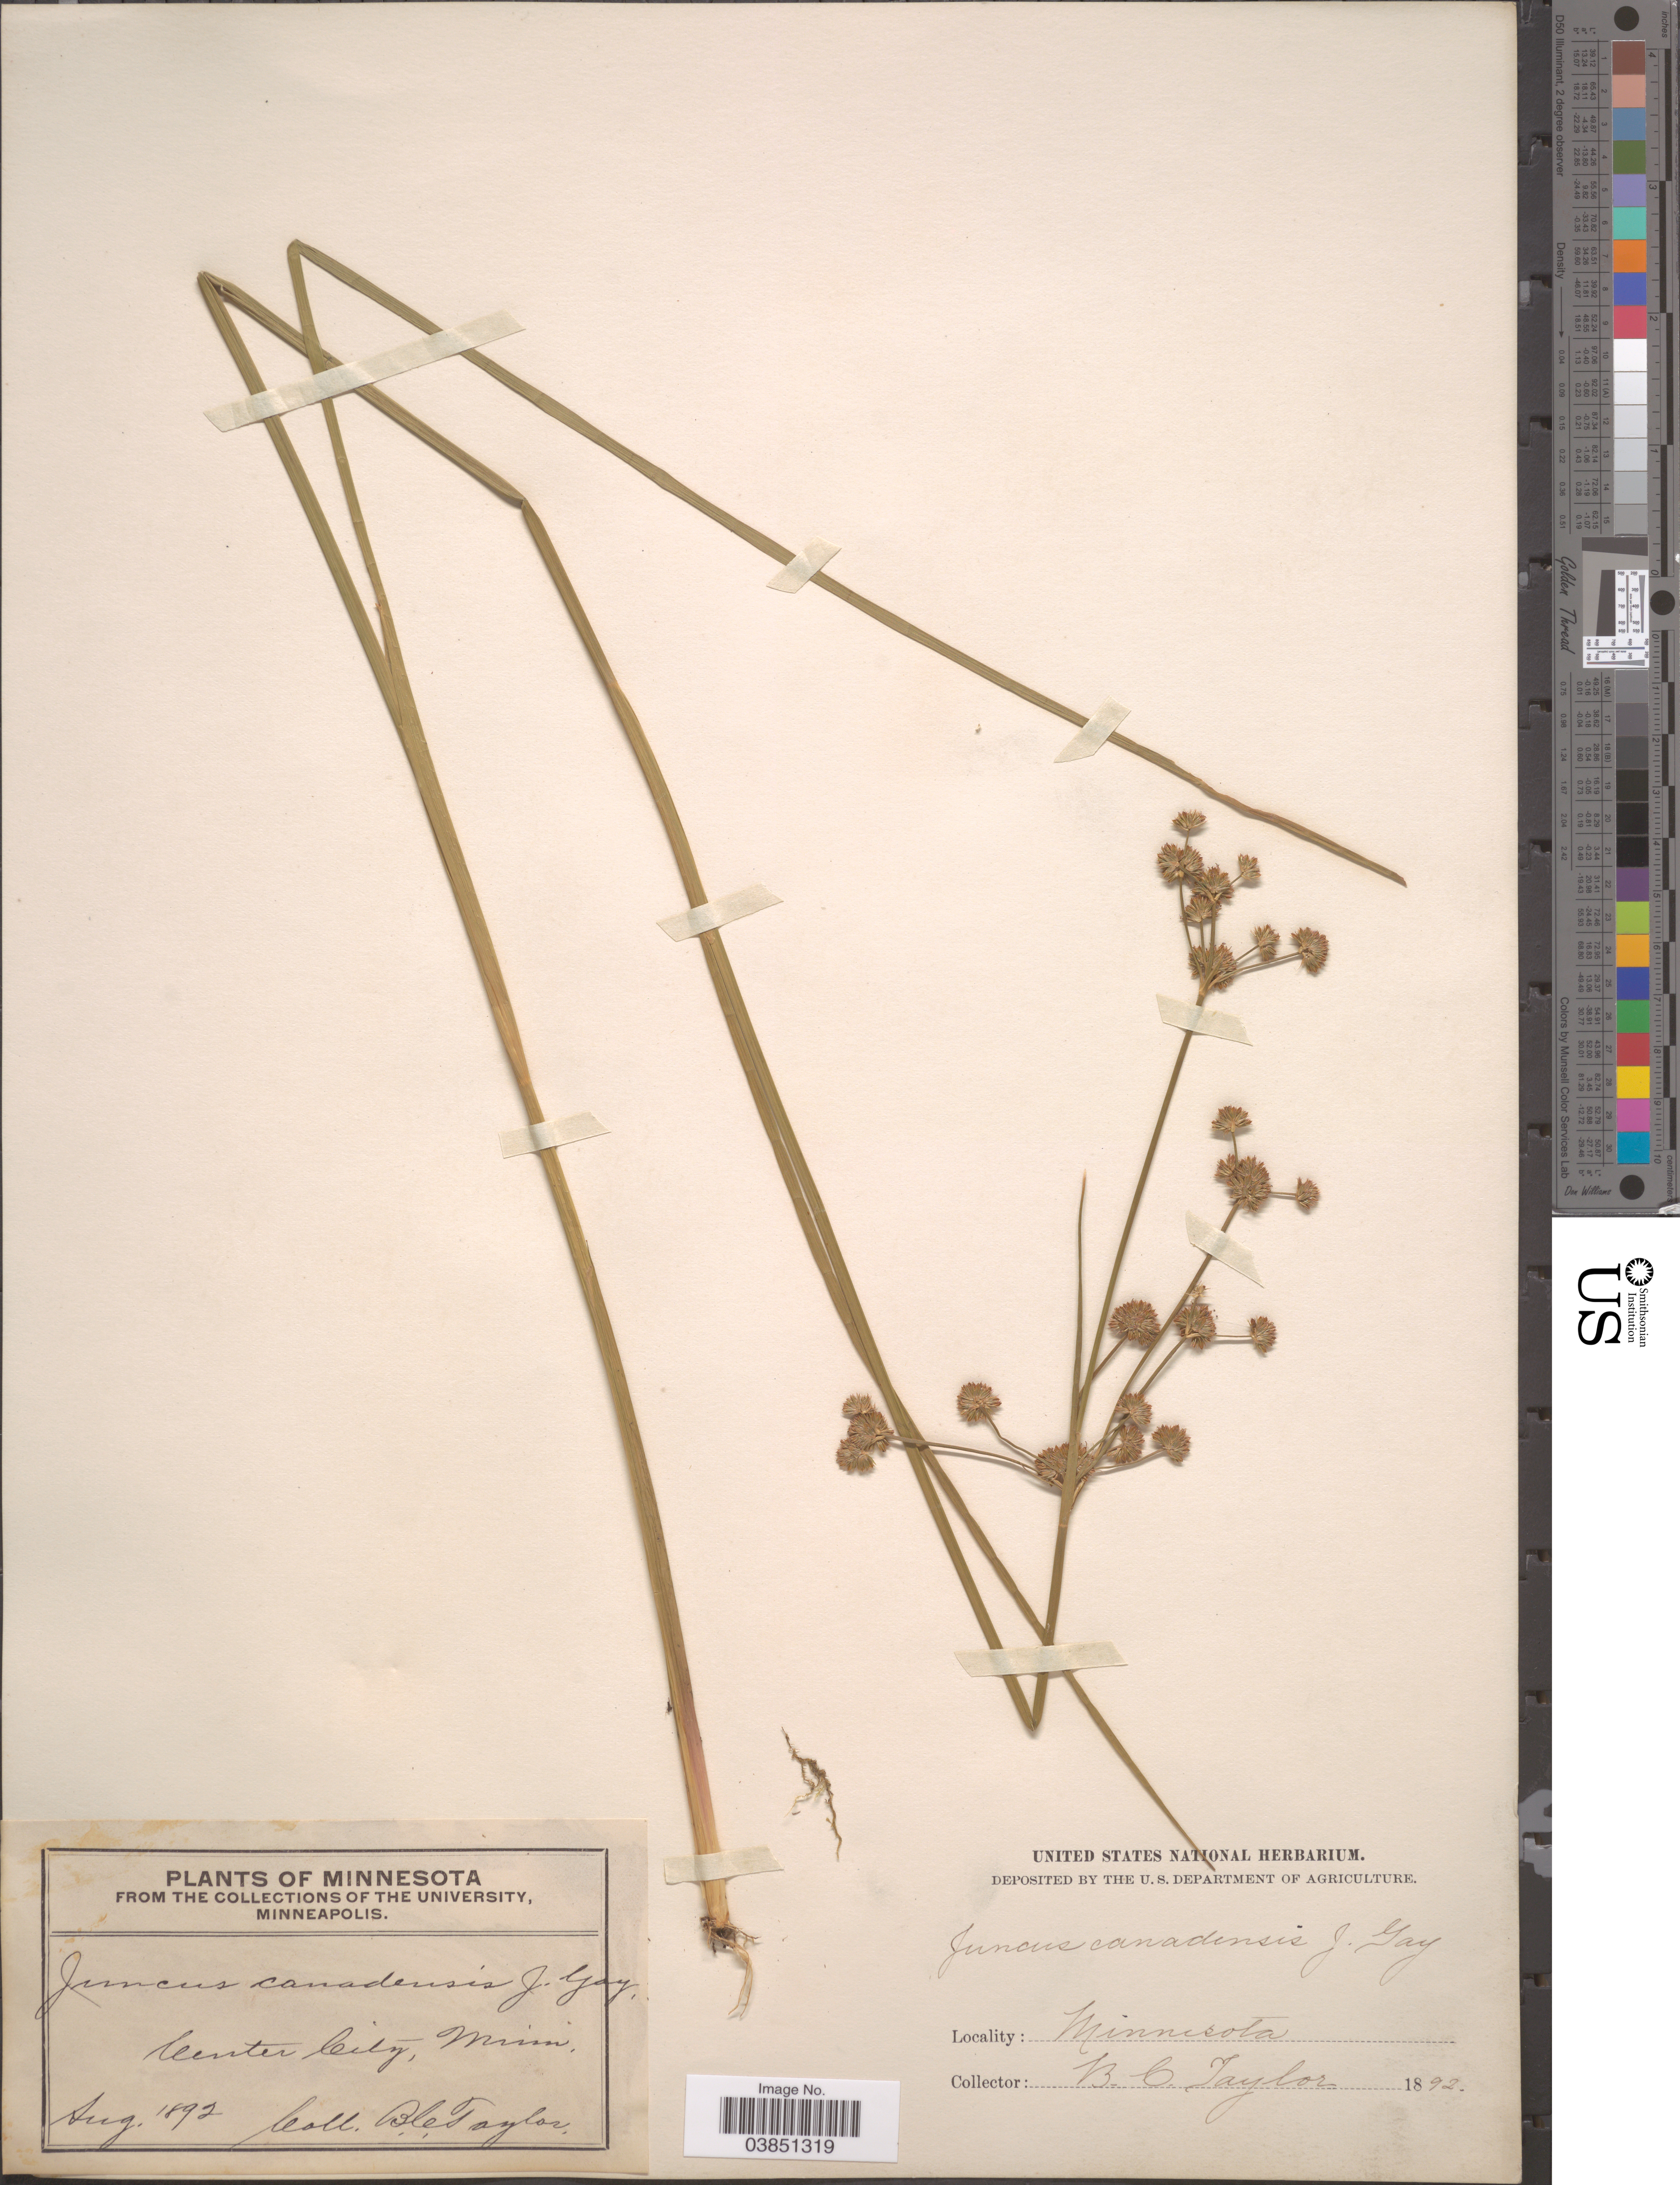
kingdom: Plantae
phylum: Tracheophyta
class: Liliopsida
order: Poales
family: Juncaceae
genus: Juncus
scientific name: Juncus canadensis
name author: J. Gay ex Laharpe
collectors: B. C. Taylor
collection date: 1892-08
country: United States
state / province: Minnesota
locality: Center City.